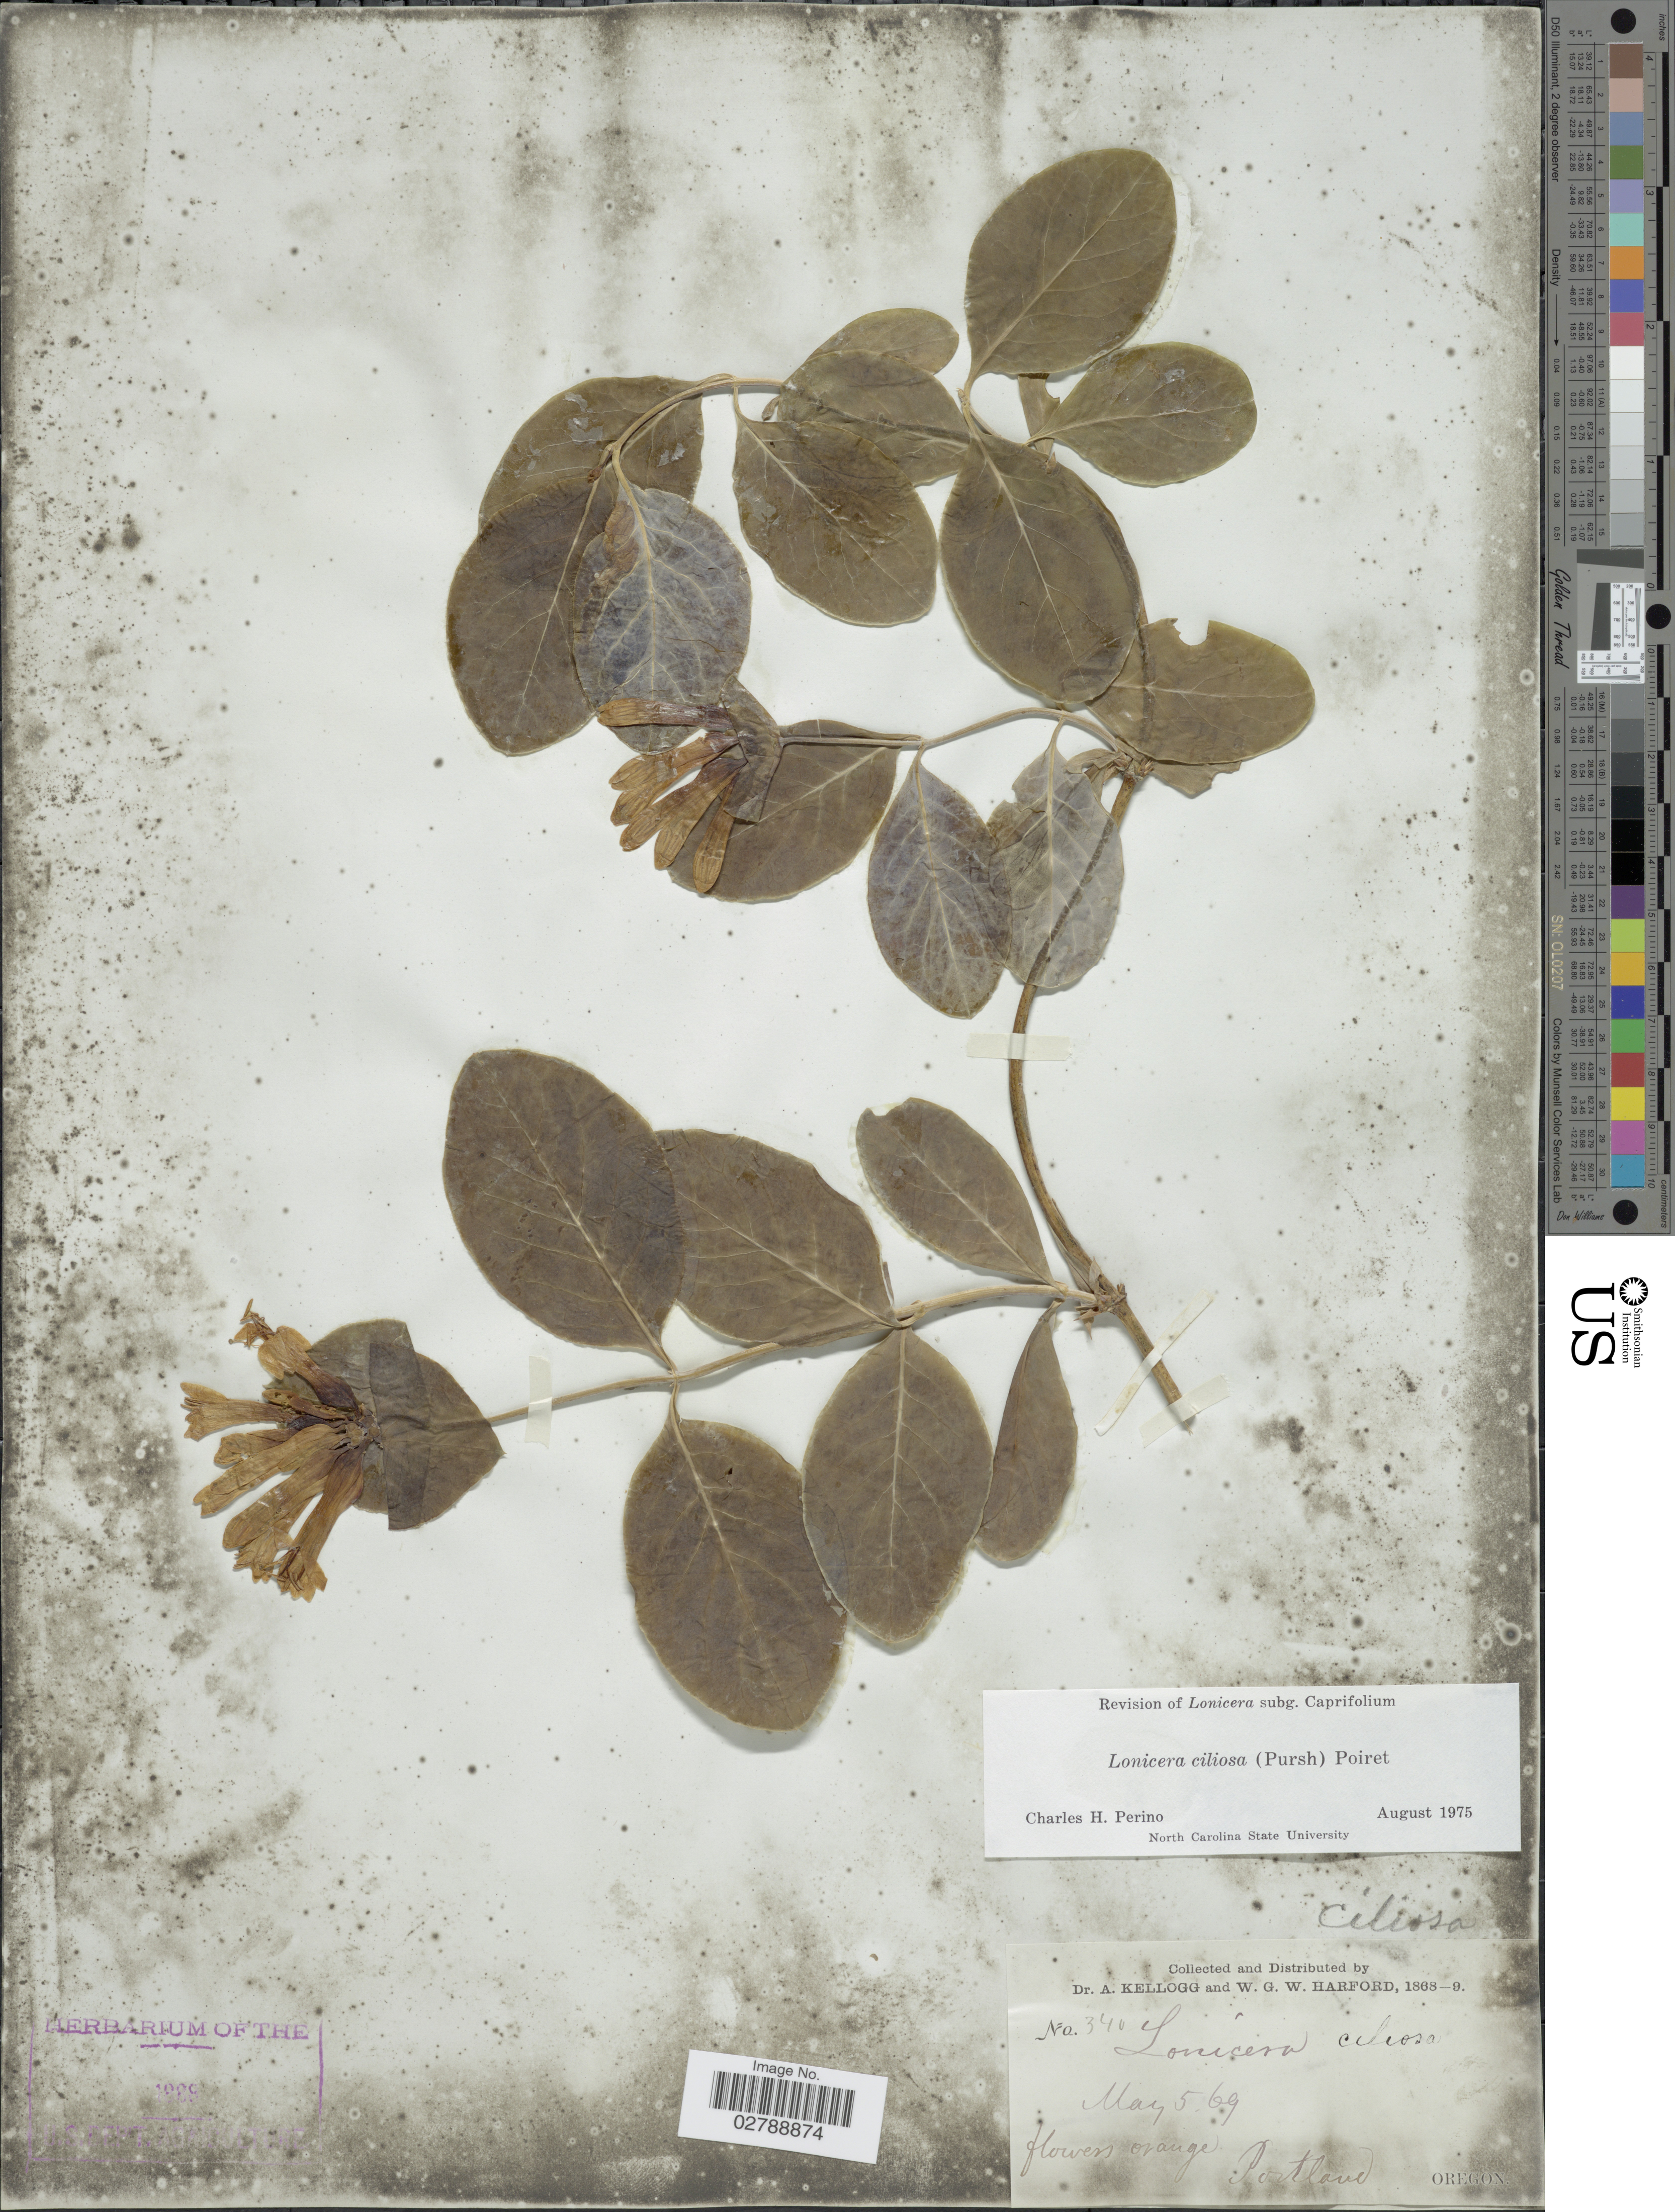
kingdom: Plantae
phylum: Tracheophyta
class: Magnoliopsida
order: Dipsacales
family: Caprifoliaceae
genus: Lonicera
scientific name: Lonicera ciliosa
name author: Poir.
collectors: A. Kellogg & W. G. W. Harford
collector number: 340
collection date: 1869-05-05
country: United States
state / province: Oregon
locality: Portland.